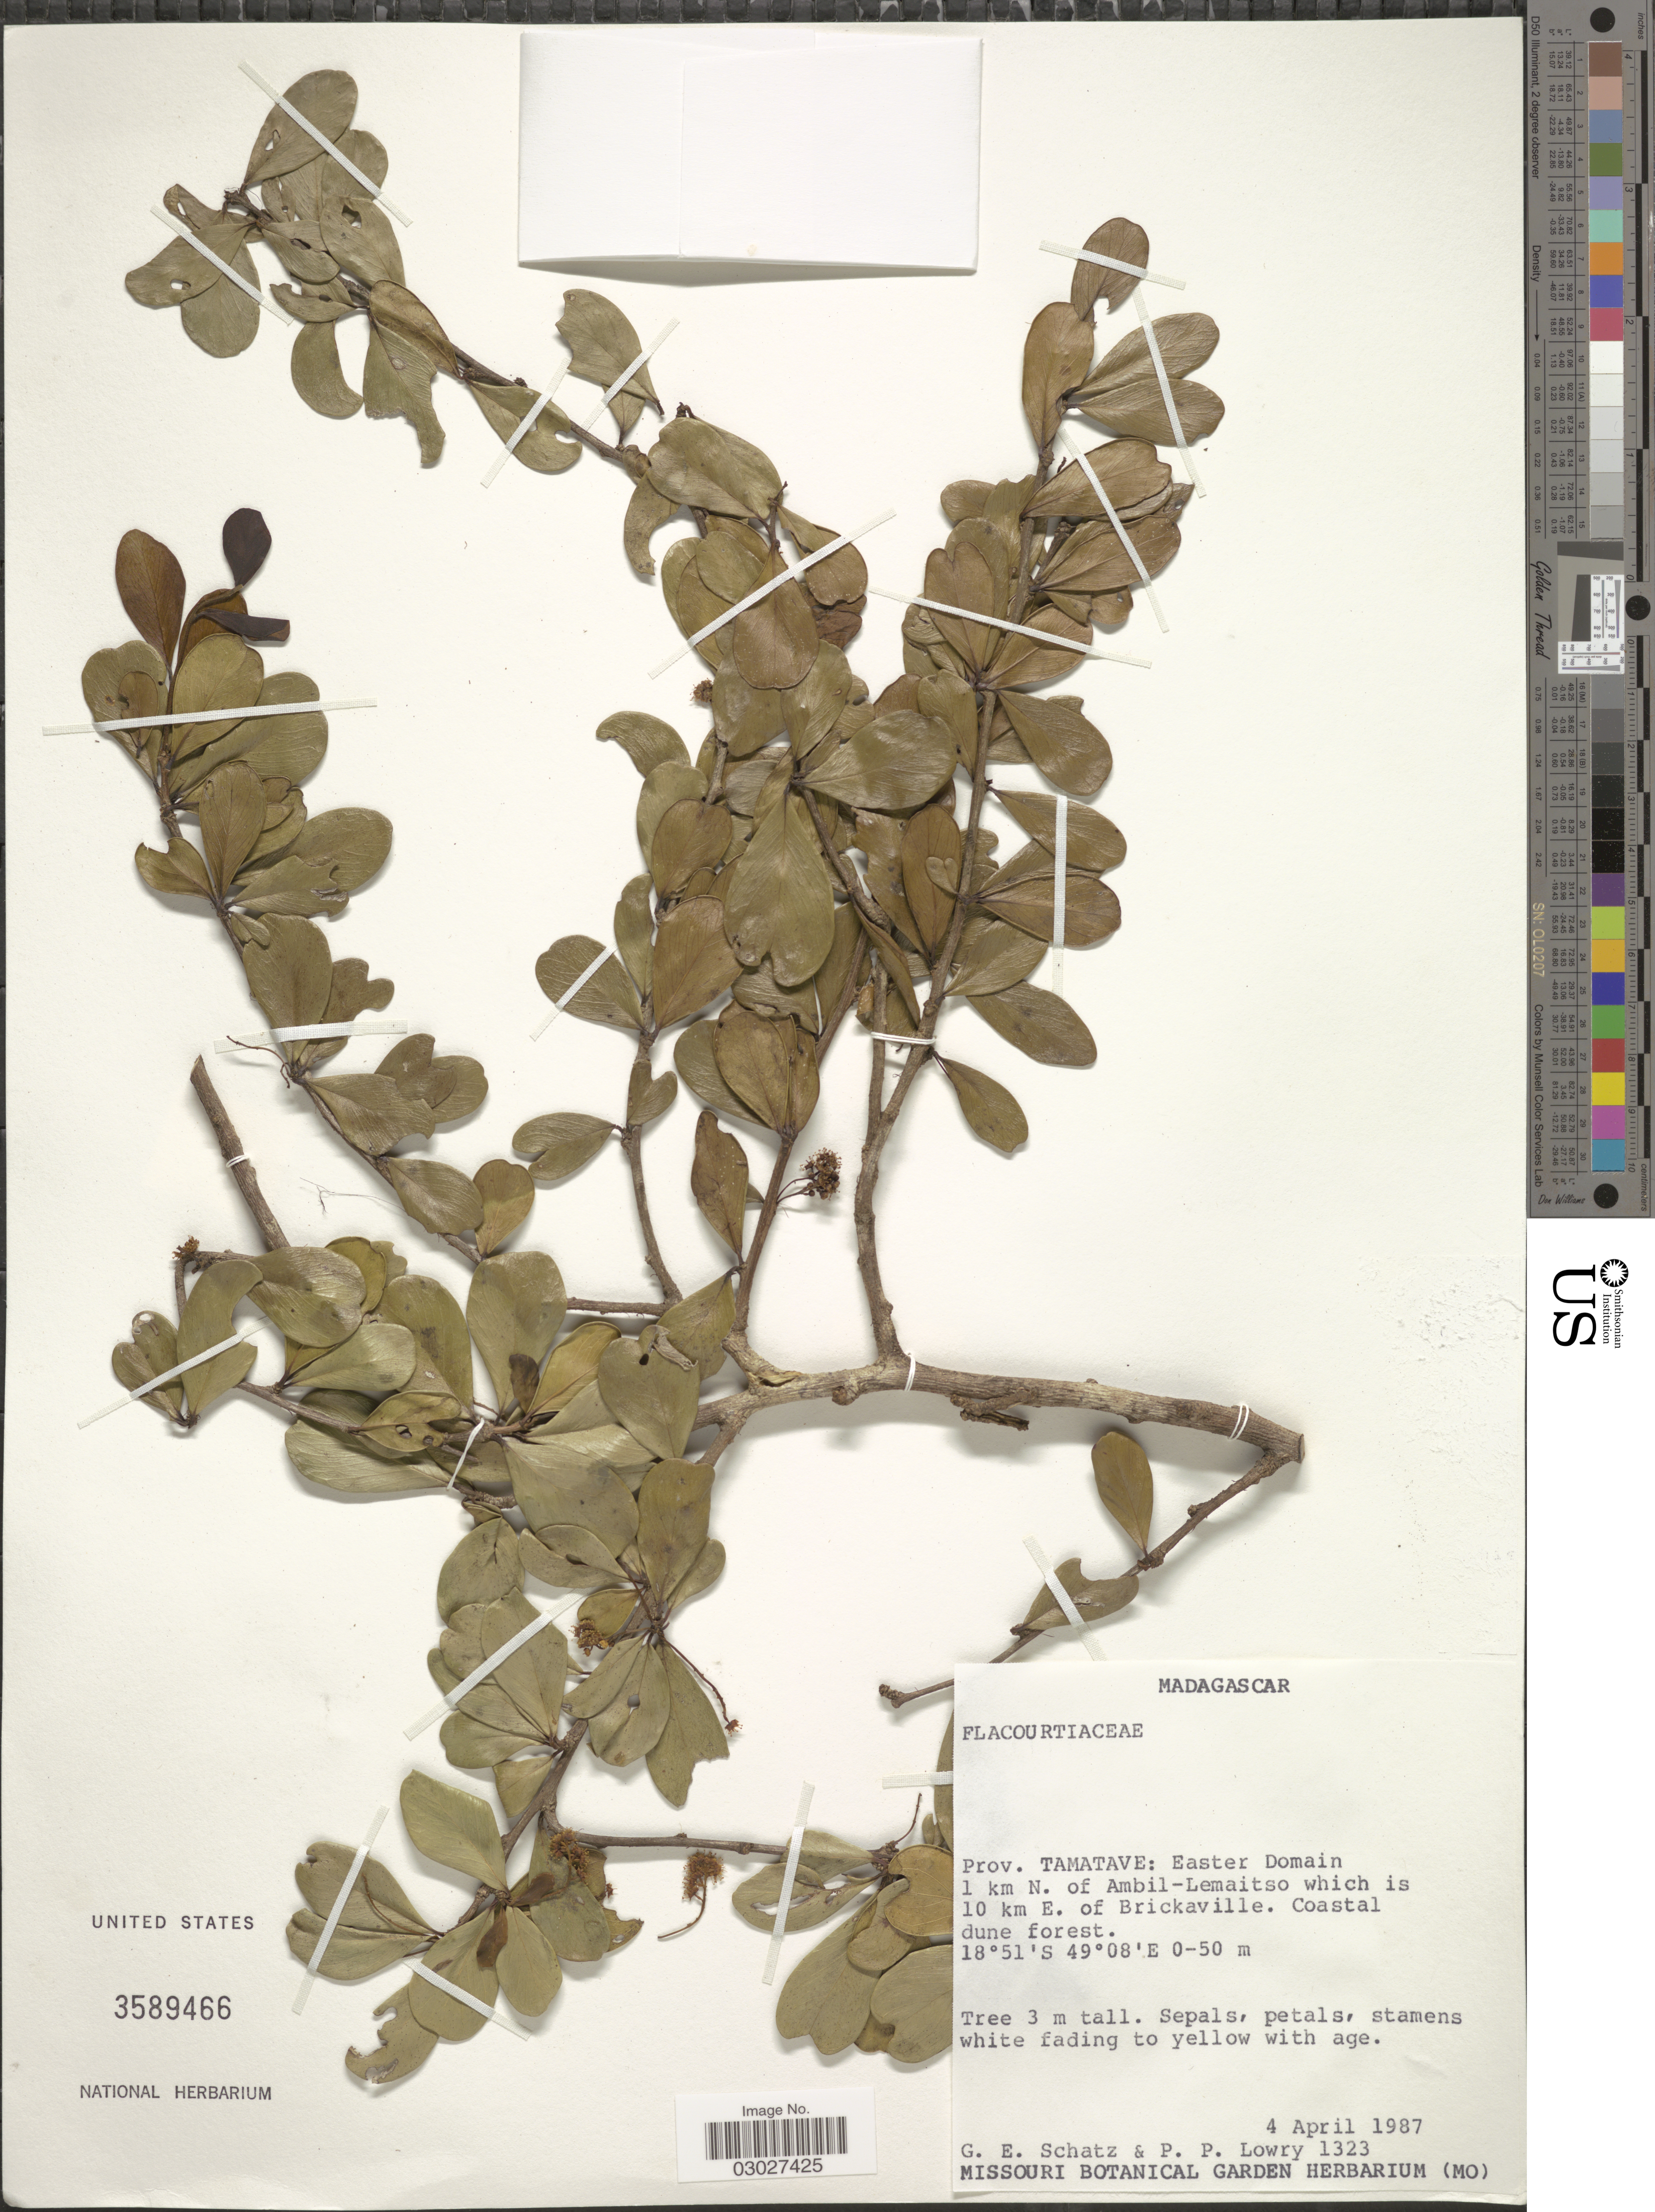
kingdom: Plantae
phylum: Tracheophyta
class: Magnoliopsida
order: Myrtales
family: Combretaceae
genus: Terminalia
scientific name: Terminalia sp.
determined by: Lachenaud, O.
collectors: G. Schatz & P. Lowry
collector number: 1323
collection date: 1987-04-04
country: Madagascar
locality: Prov. Tamatave: Easter Domain 1 km N. of Ambil-Lemaitso which is 10 km E. of Brickaville. Coastal dune forest.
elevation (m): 0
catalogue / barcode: US 3589466